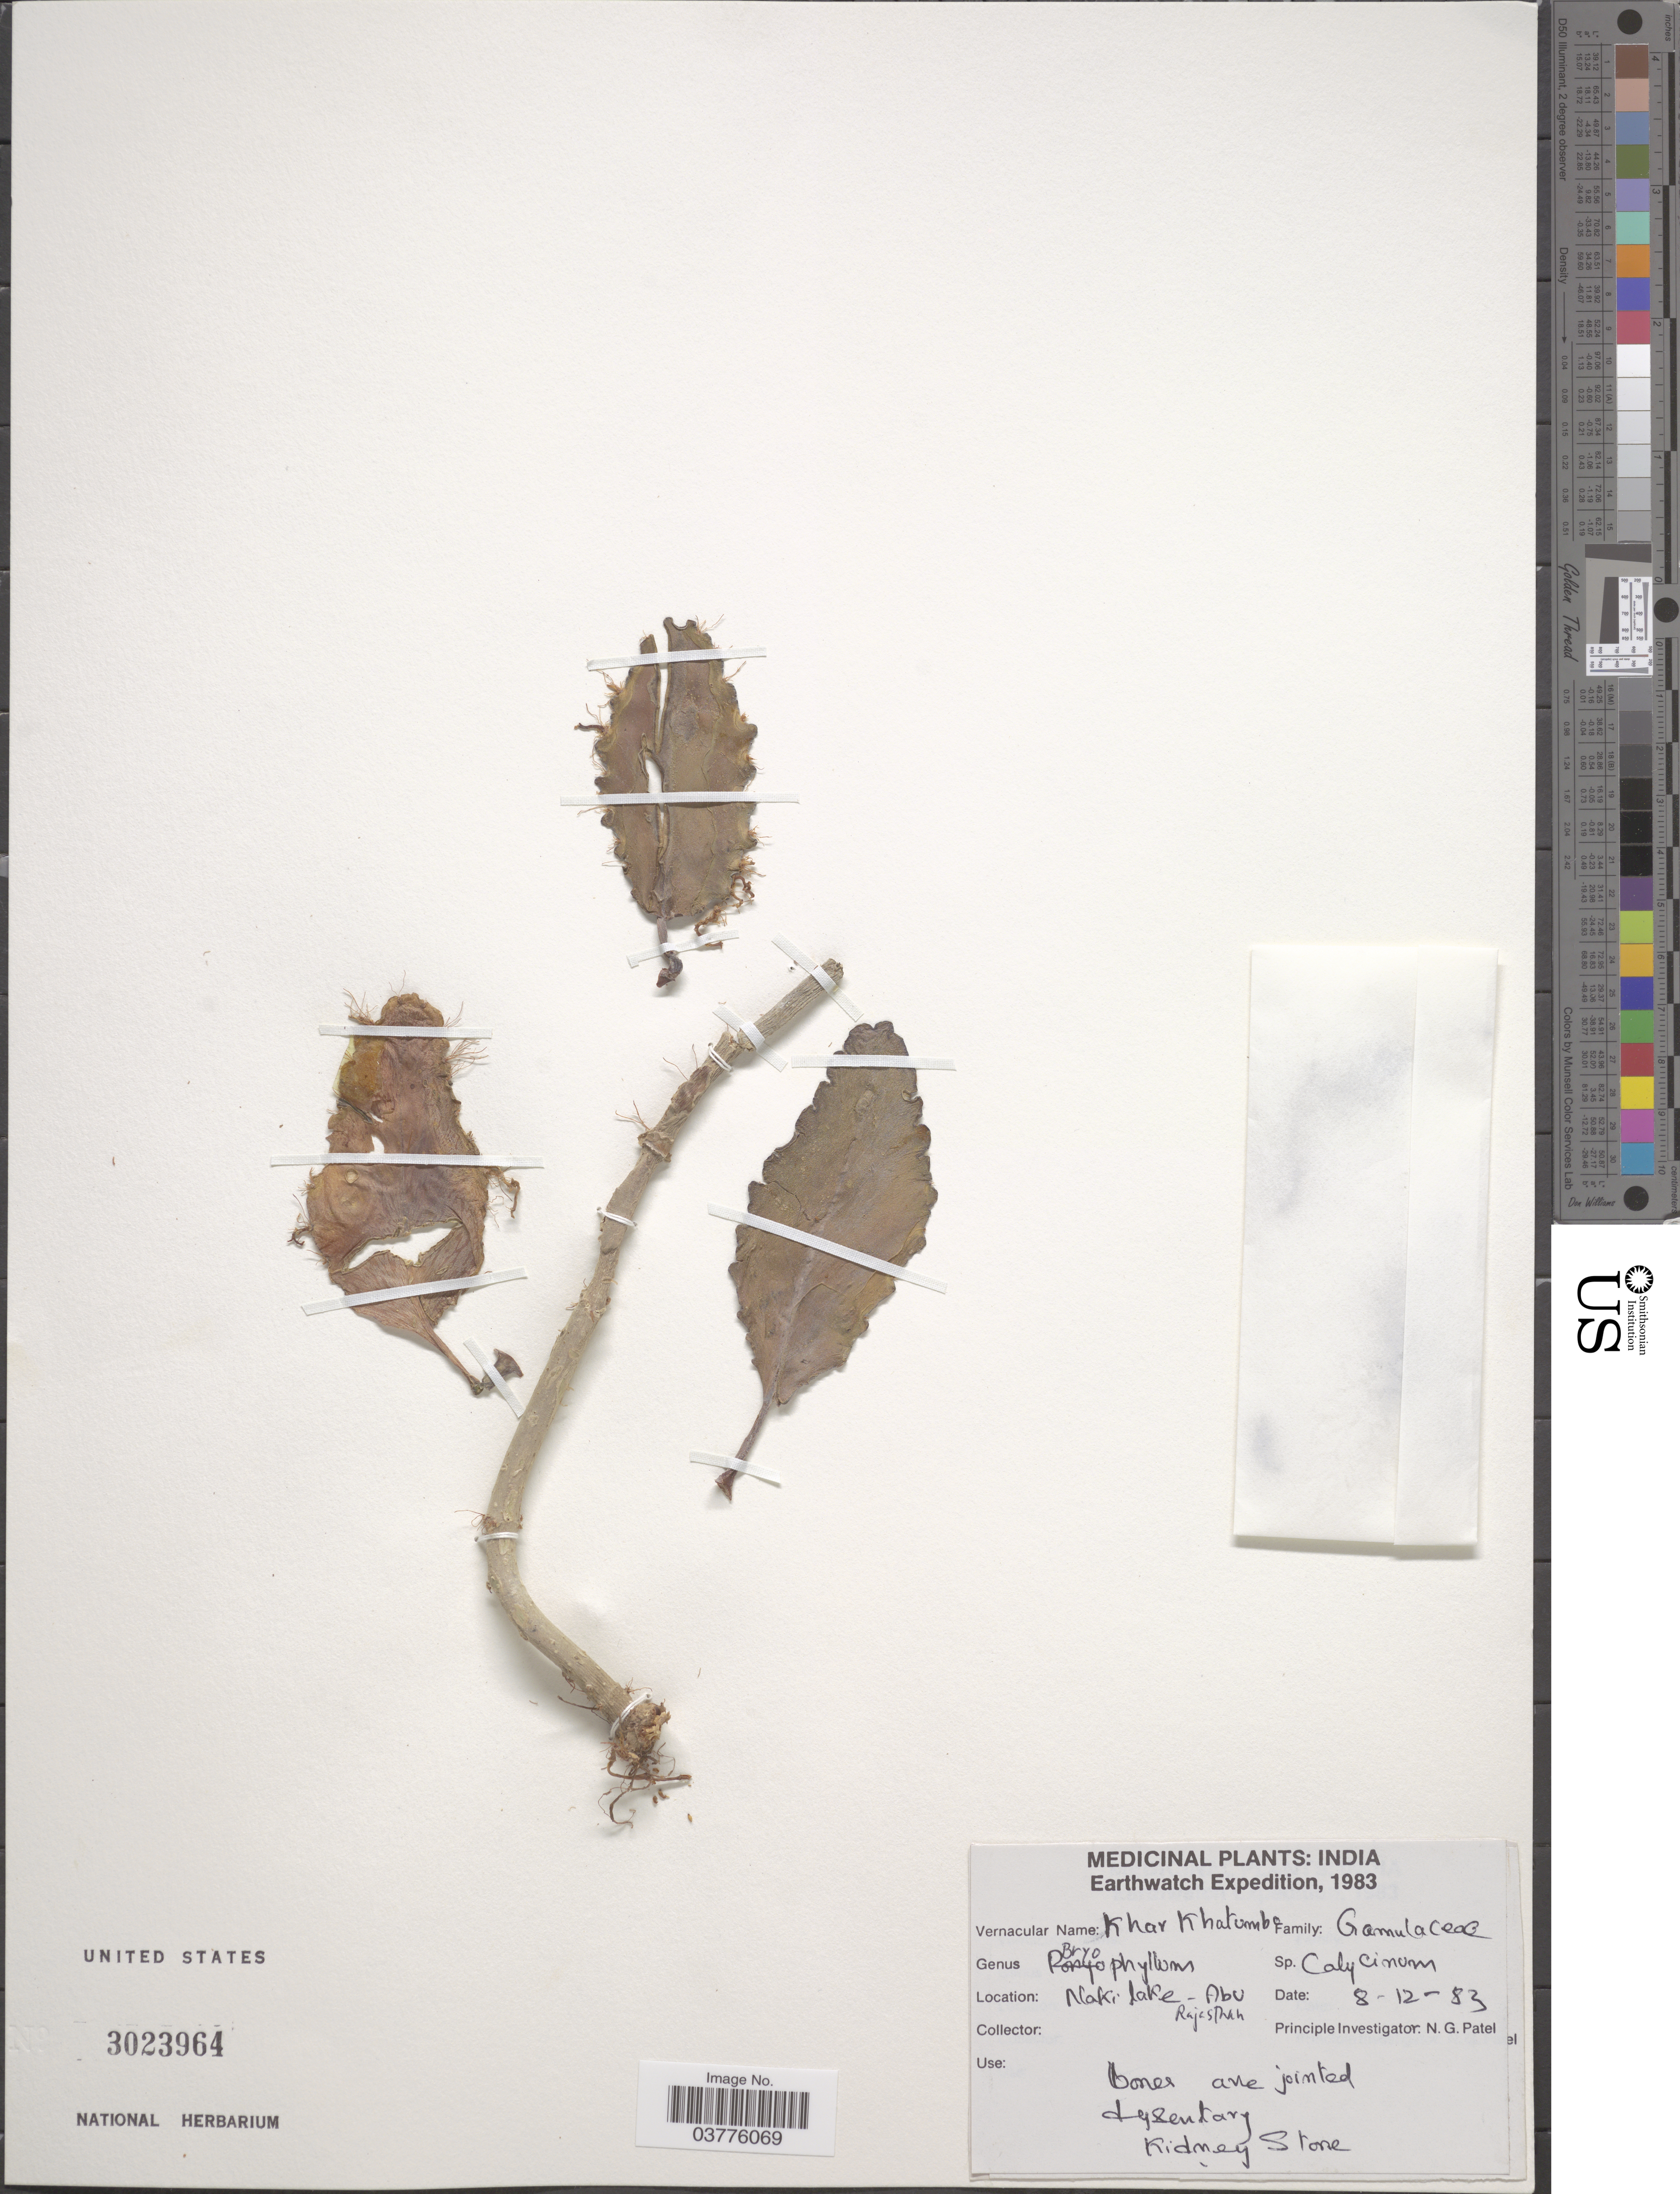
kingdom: Plantae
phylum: Tracheophyta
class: Magnoliopsida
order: Saxifragales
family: Crassulaceae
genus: Kalanchoe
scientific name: Kalanchoe pinnata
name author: (Lam.) Pers.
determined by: Strong, Mark T., (BOT), Smithsonian Institution - National Museum of Natural History (UNITED STATES)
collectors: N. Patel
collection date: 1983-12-08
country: India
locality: Naki lake - Abu Rajasthan.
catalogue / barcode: US 3023964